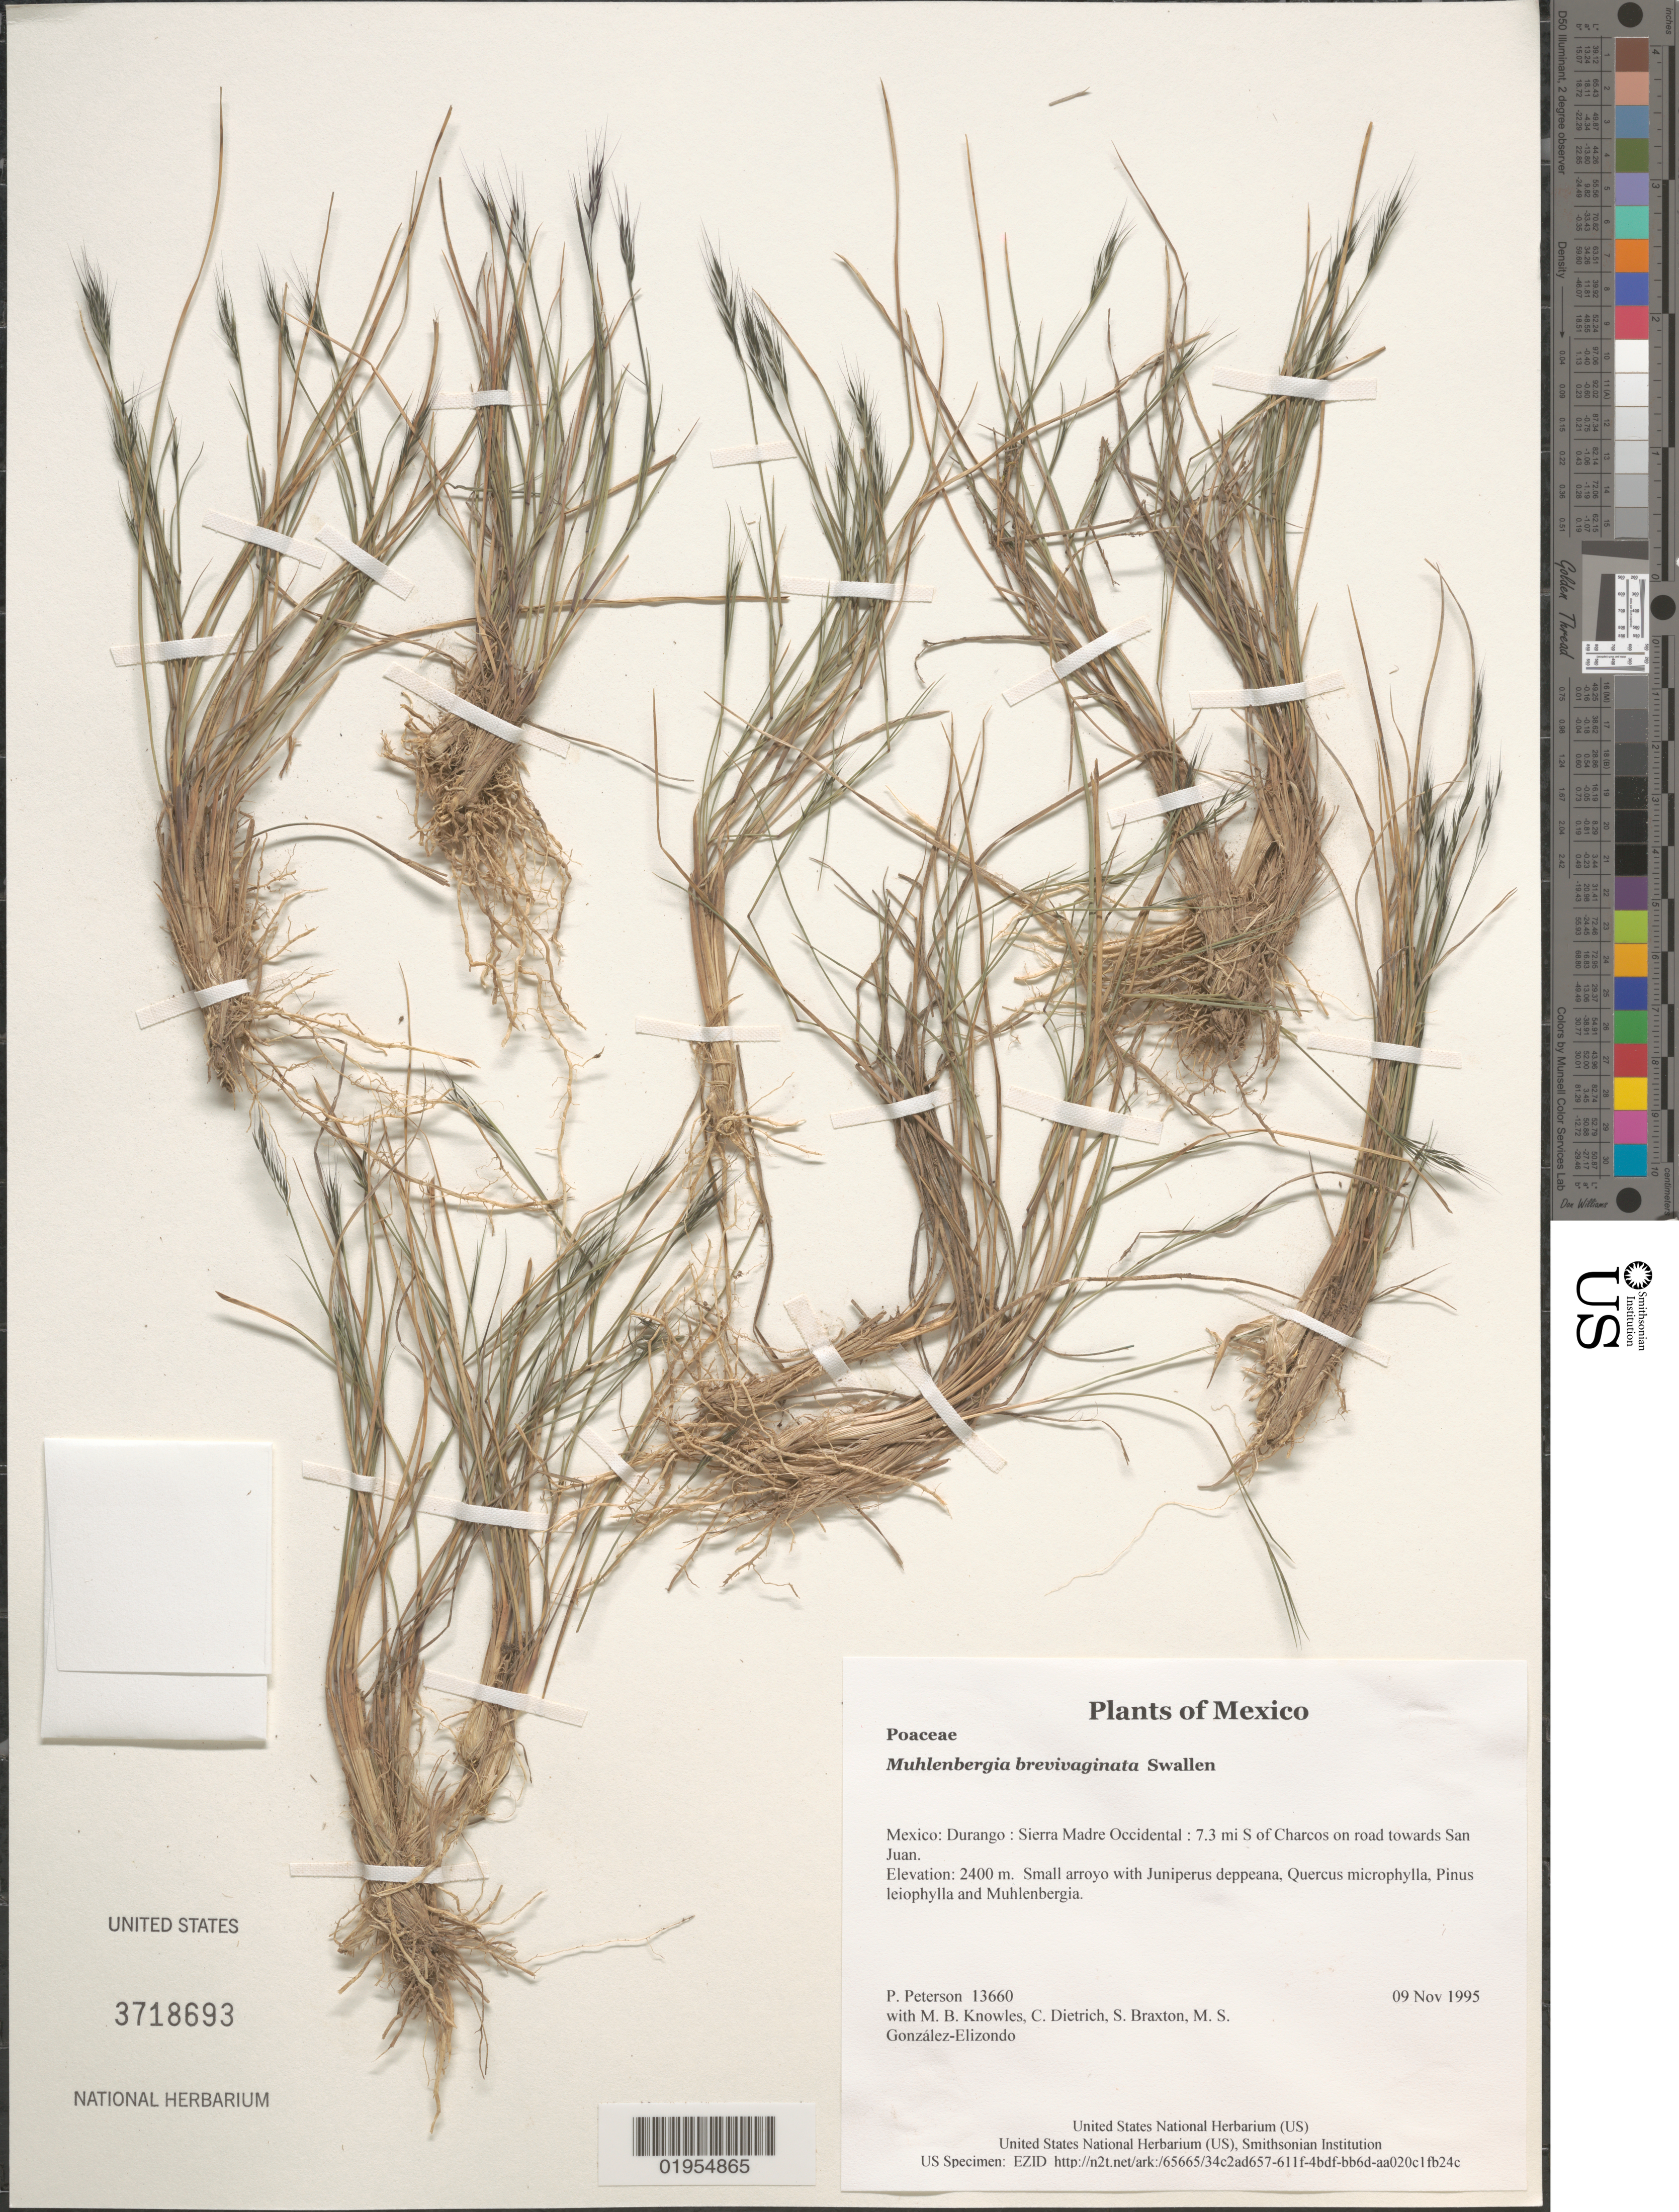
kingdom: Plantae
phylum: Tracheophyta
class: Liliopsida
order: Poales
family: Poaceae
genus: Muhlenbergia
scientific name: Muhlenbergia brevivaginata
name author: Swallen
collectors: P. M. Peterson, M. B. Knowles, C. Dietrich, S. Braxton & M. S. González-Elizondo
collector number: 13660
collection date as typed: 09 Nov 1995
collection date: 1995-11-09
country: Mexico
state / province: Durango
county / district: Sierra Madre Occidental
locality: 7.3 mi S of Charcos on road towards San Juan.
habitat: Small arroyo with Juniperus deppeana, Quercus microphylla, Pinus leiophylla and Muhlenbergia.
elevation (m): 2400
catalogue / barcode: US 3718693